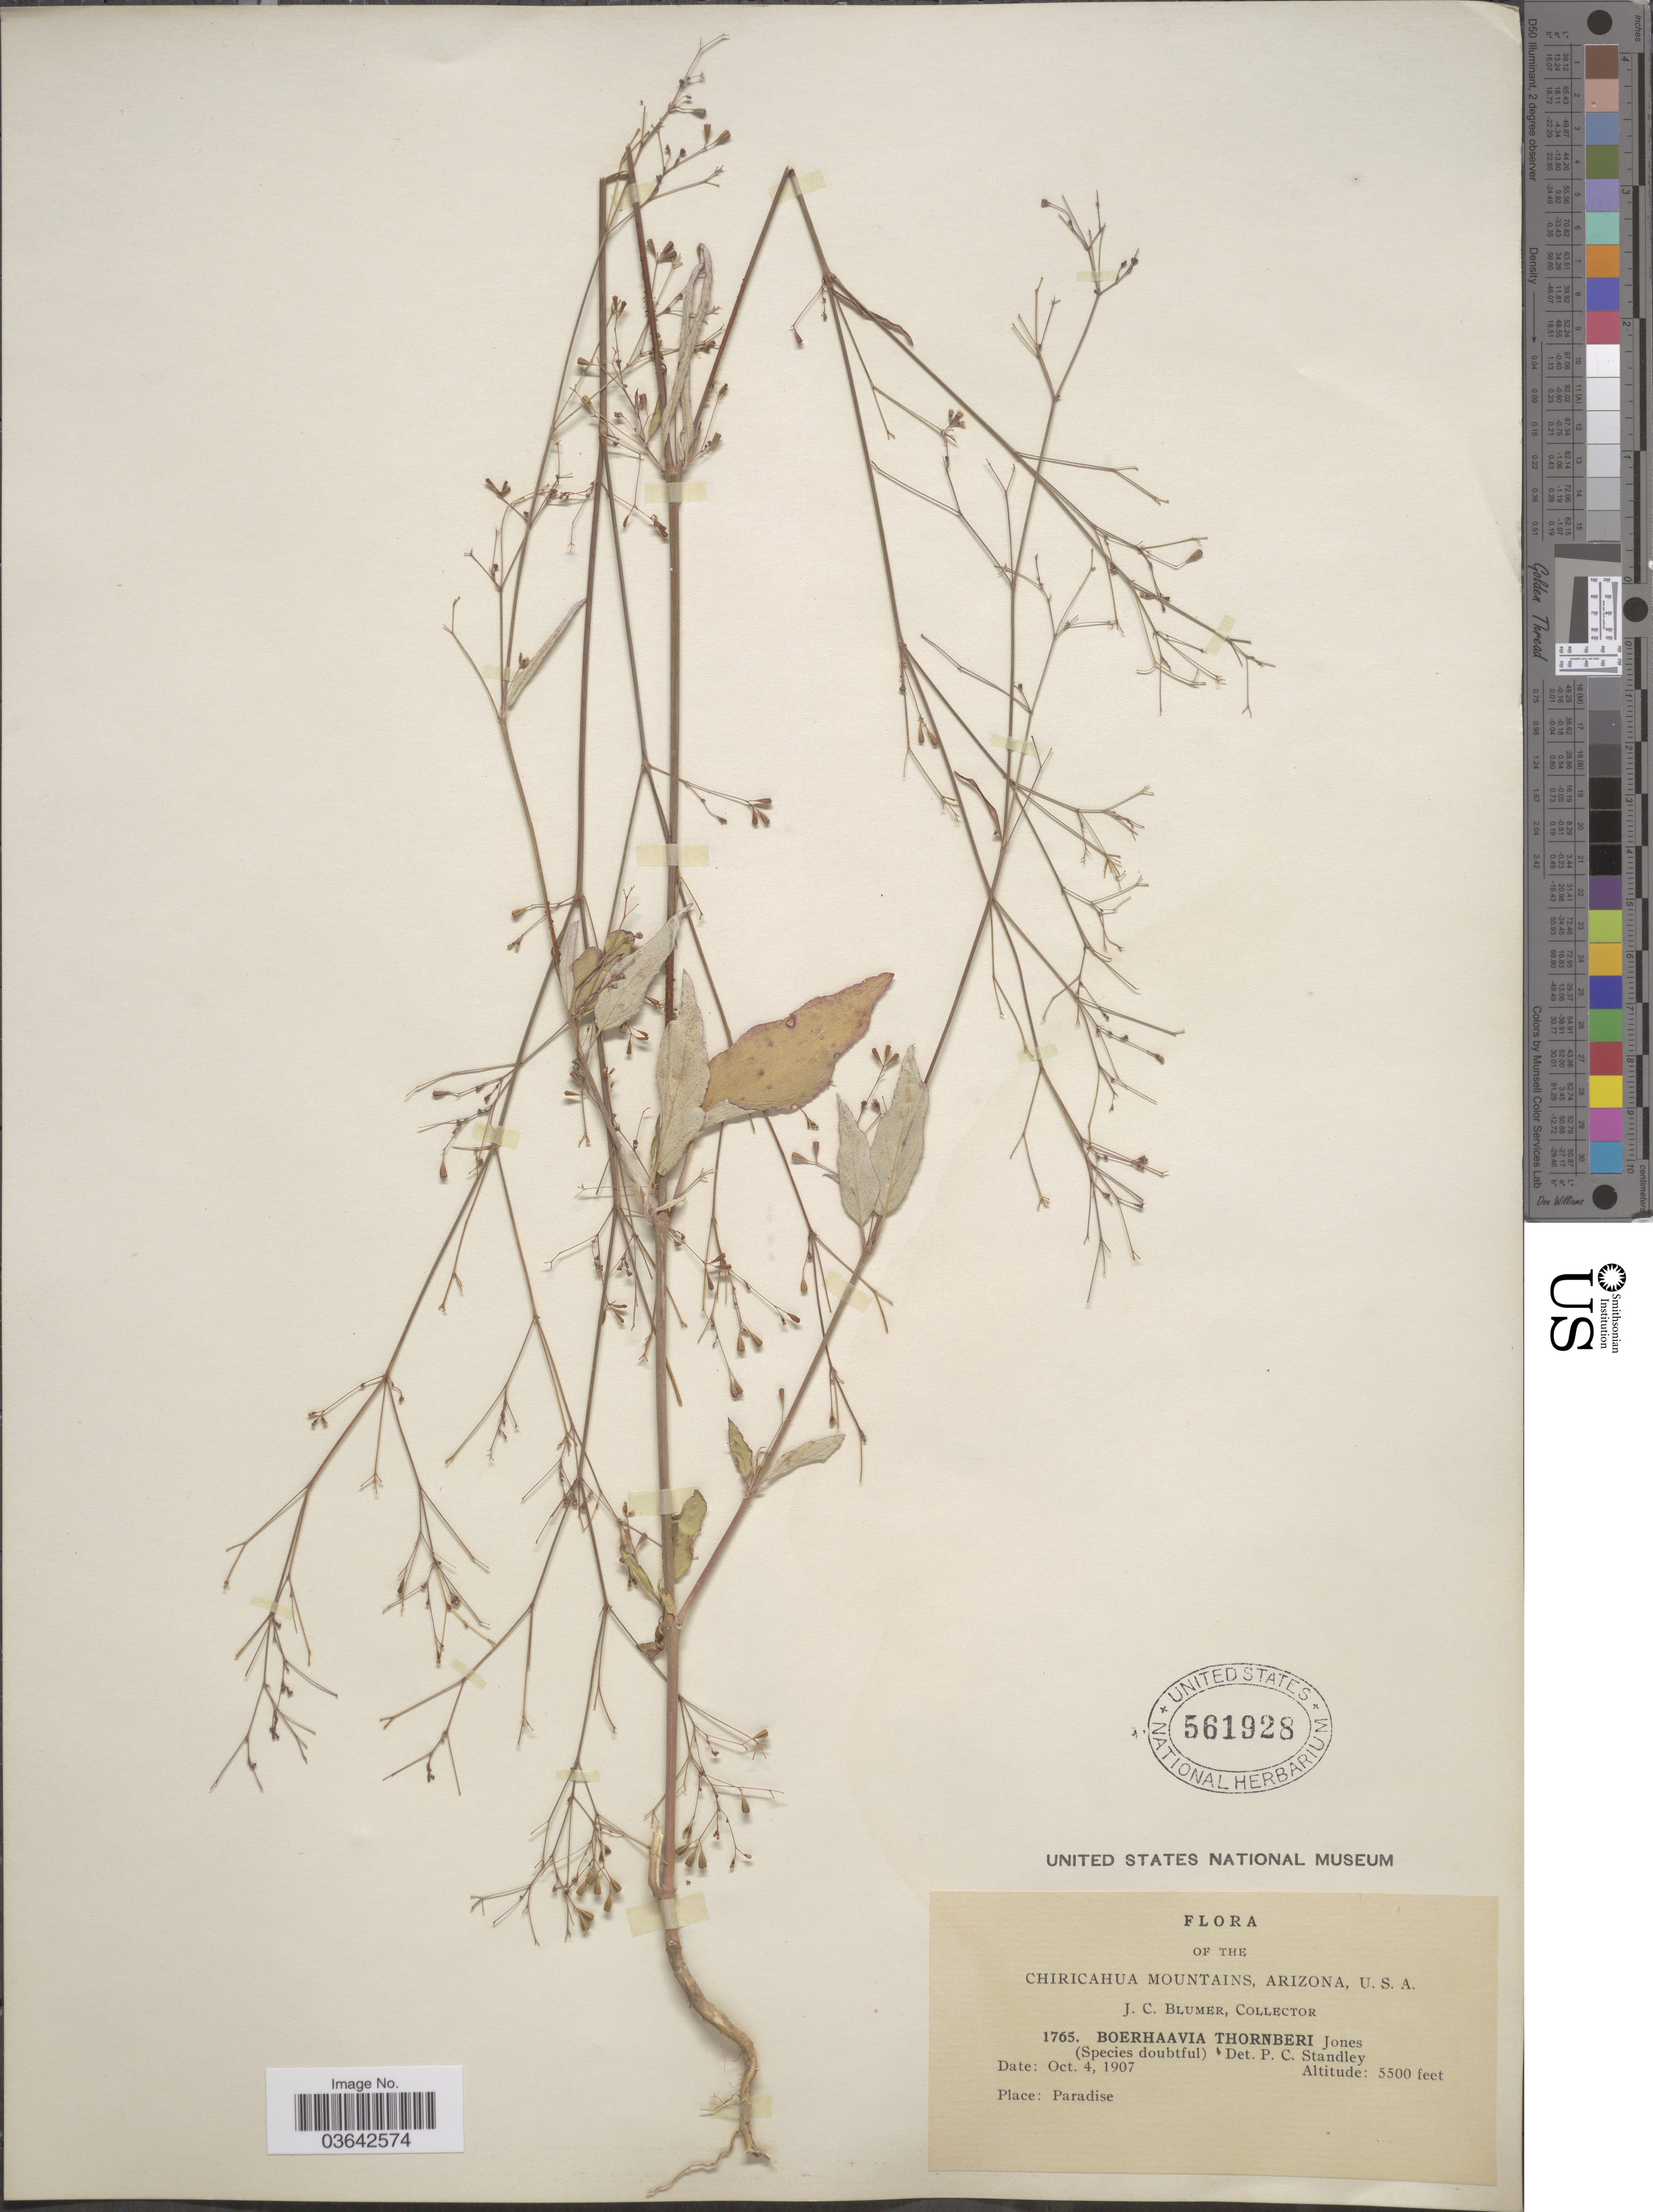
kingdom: Plantae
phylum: Tracheophyta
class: Magnoliopsida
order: Caryophyllales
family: Nyctaginaceae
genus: Boerhavia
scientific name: Boerhavia erecta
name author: L.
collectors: J. C. Blumer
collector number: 1765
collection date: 1907-10-04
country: United States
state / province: Arizona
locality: Chiricahua Mountains. Paradise.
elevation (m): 1676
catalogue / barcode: US 561928